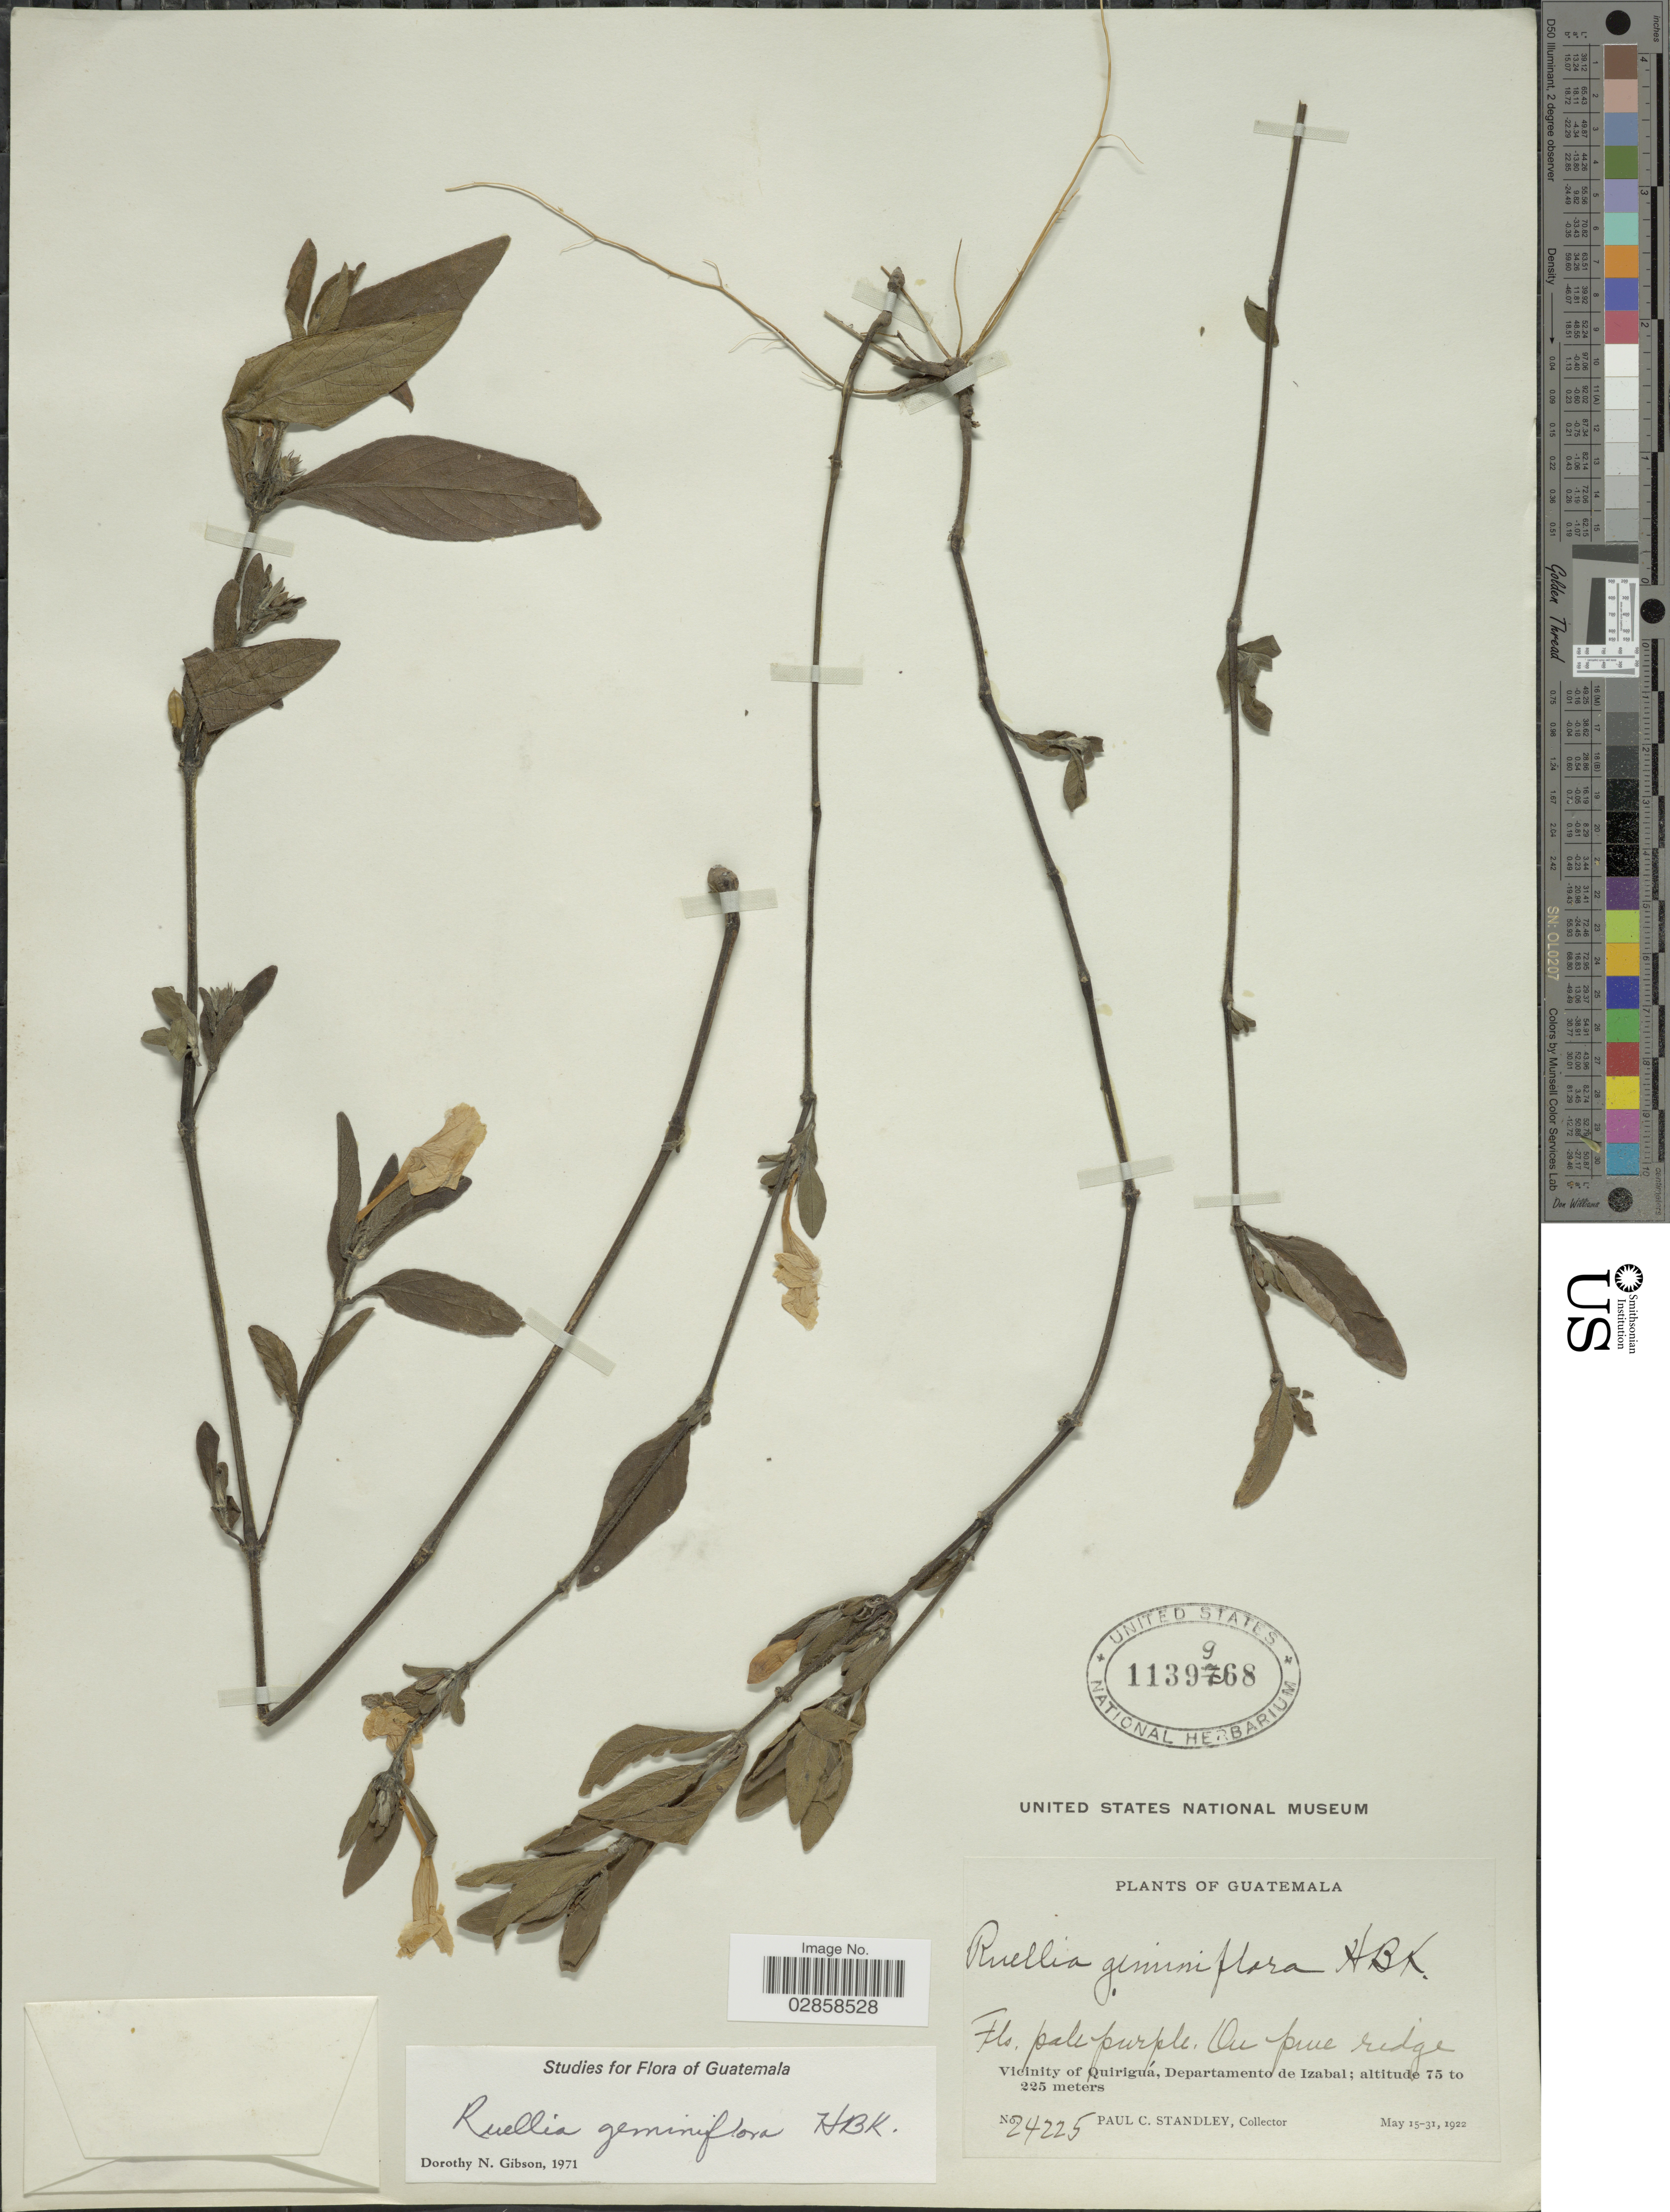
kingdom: Plantae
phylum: Tracheophyta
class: Magnoliopsida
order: Lamiales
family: Acanthaceae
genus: Ruellia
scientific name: Ruellia geminiflora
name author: Kunth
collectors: P. C. Standley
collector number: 24225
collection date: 1922-05-15/1922-05-31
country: Guatemala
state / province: Izabal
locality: Vicinity of Quiriguá, Departamento de Izabal.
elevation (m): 75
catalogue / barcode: US 1139968